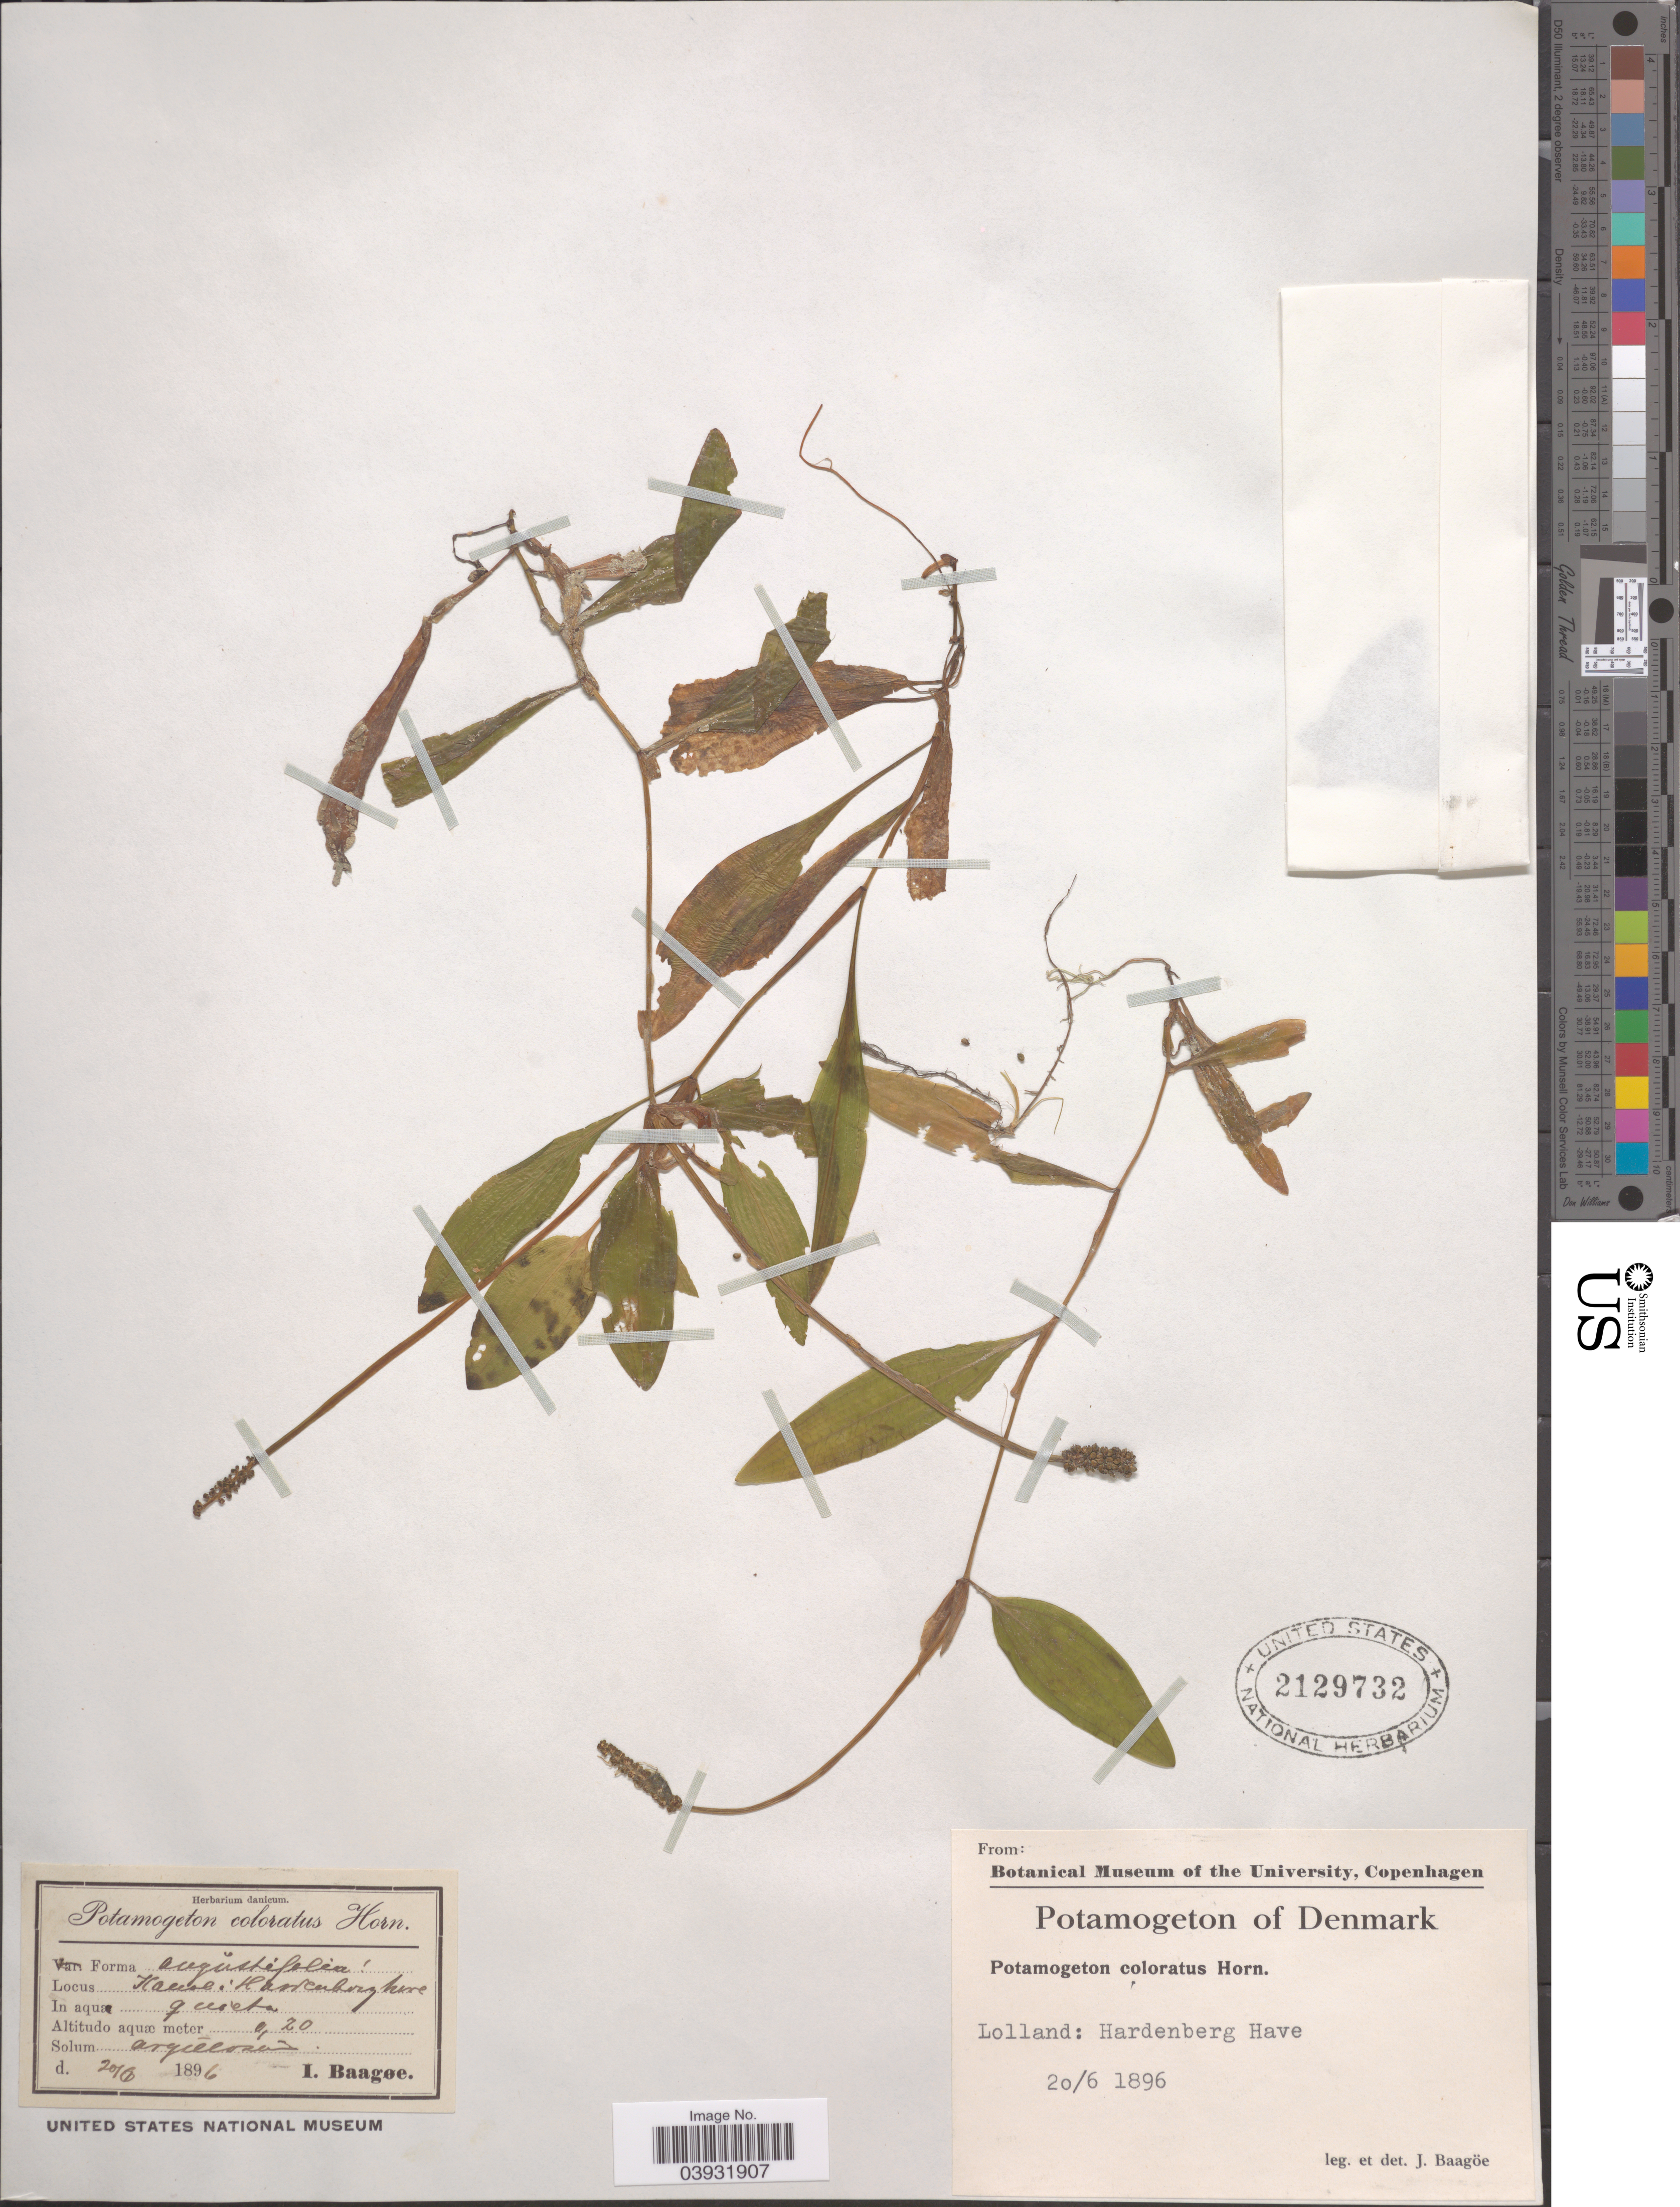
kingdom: Plantae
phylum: Tracheophyta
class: Liliopsida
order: Alismatales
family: Potamogetonaceae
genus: Potamogeton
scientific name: Potamogeton coloratus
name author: Hagstr.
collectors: J. Baagoe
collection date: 1896-06-20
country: Denmark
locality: Lolland: Hardenberg Have.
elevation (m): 0.2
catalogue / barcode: US 2129732